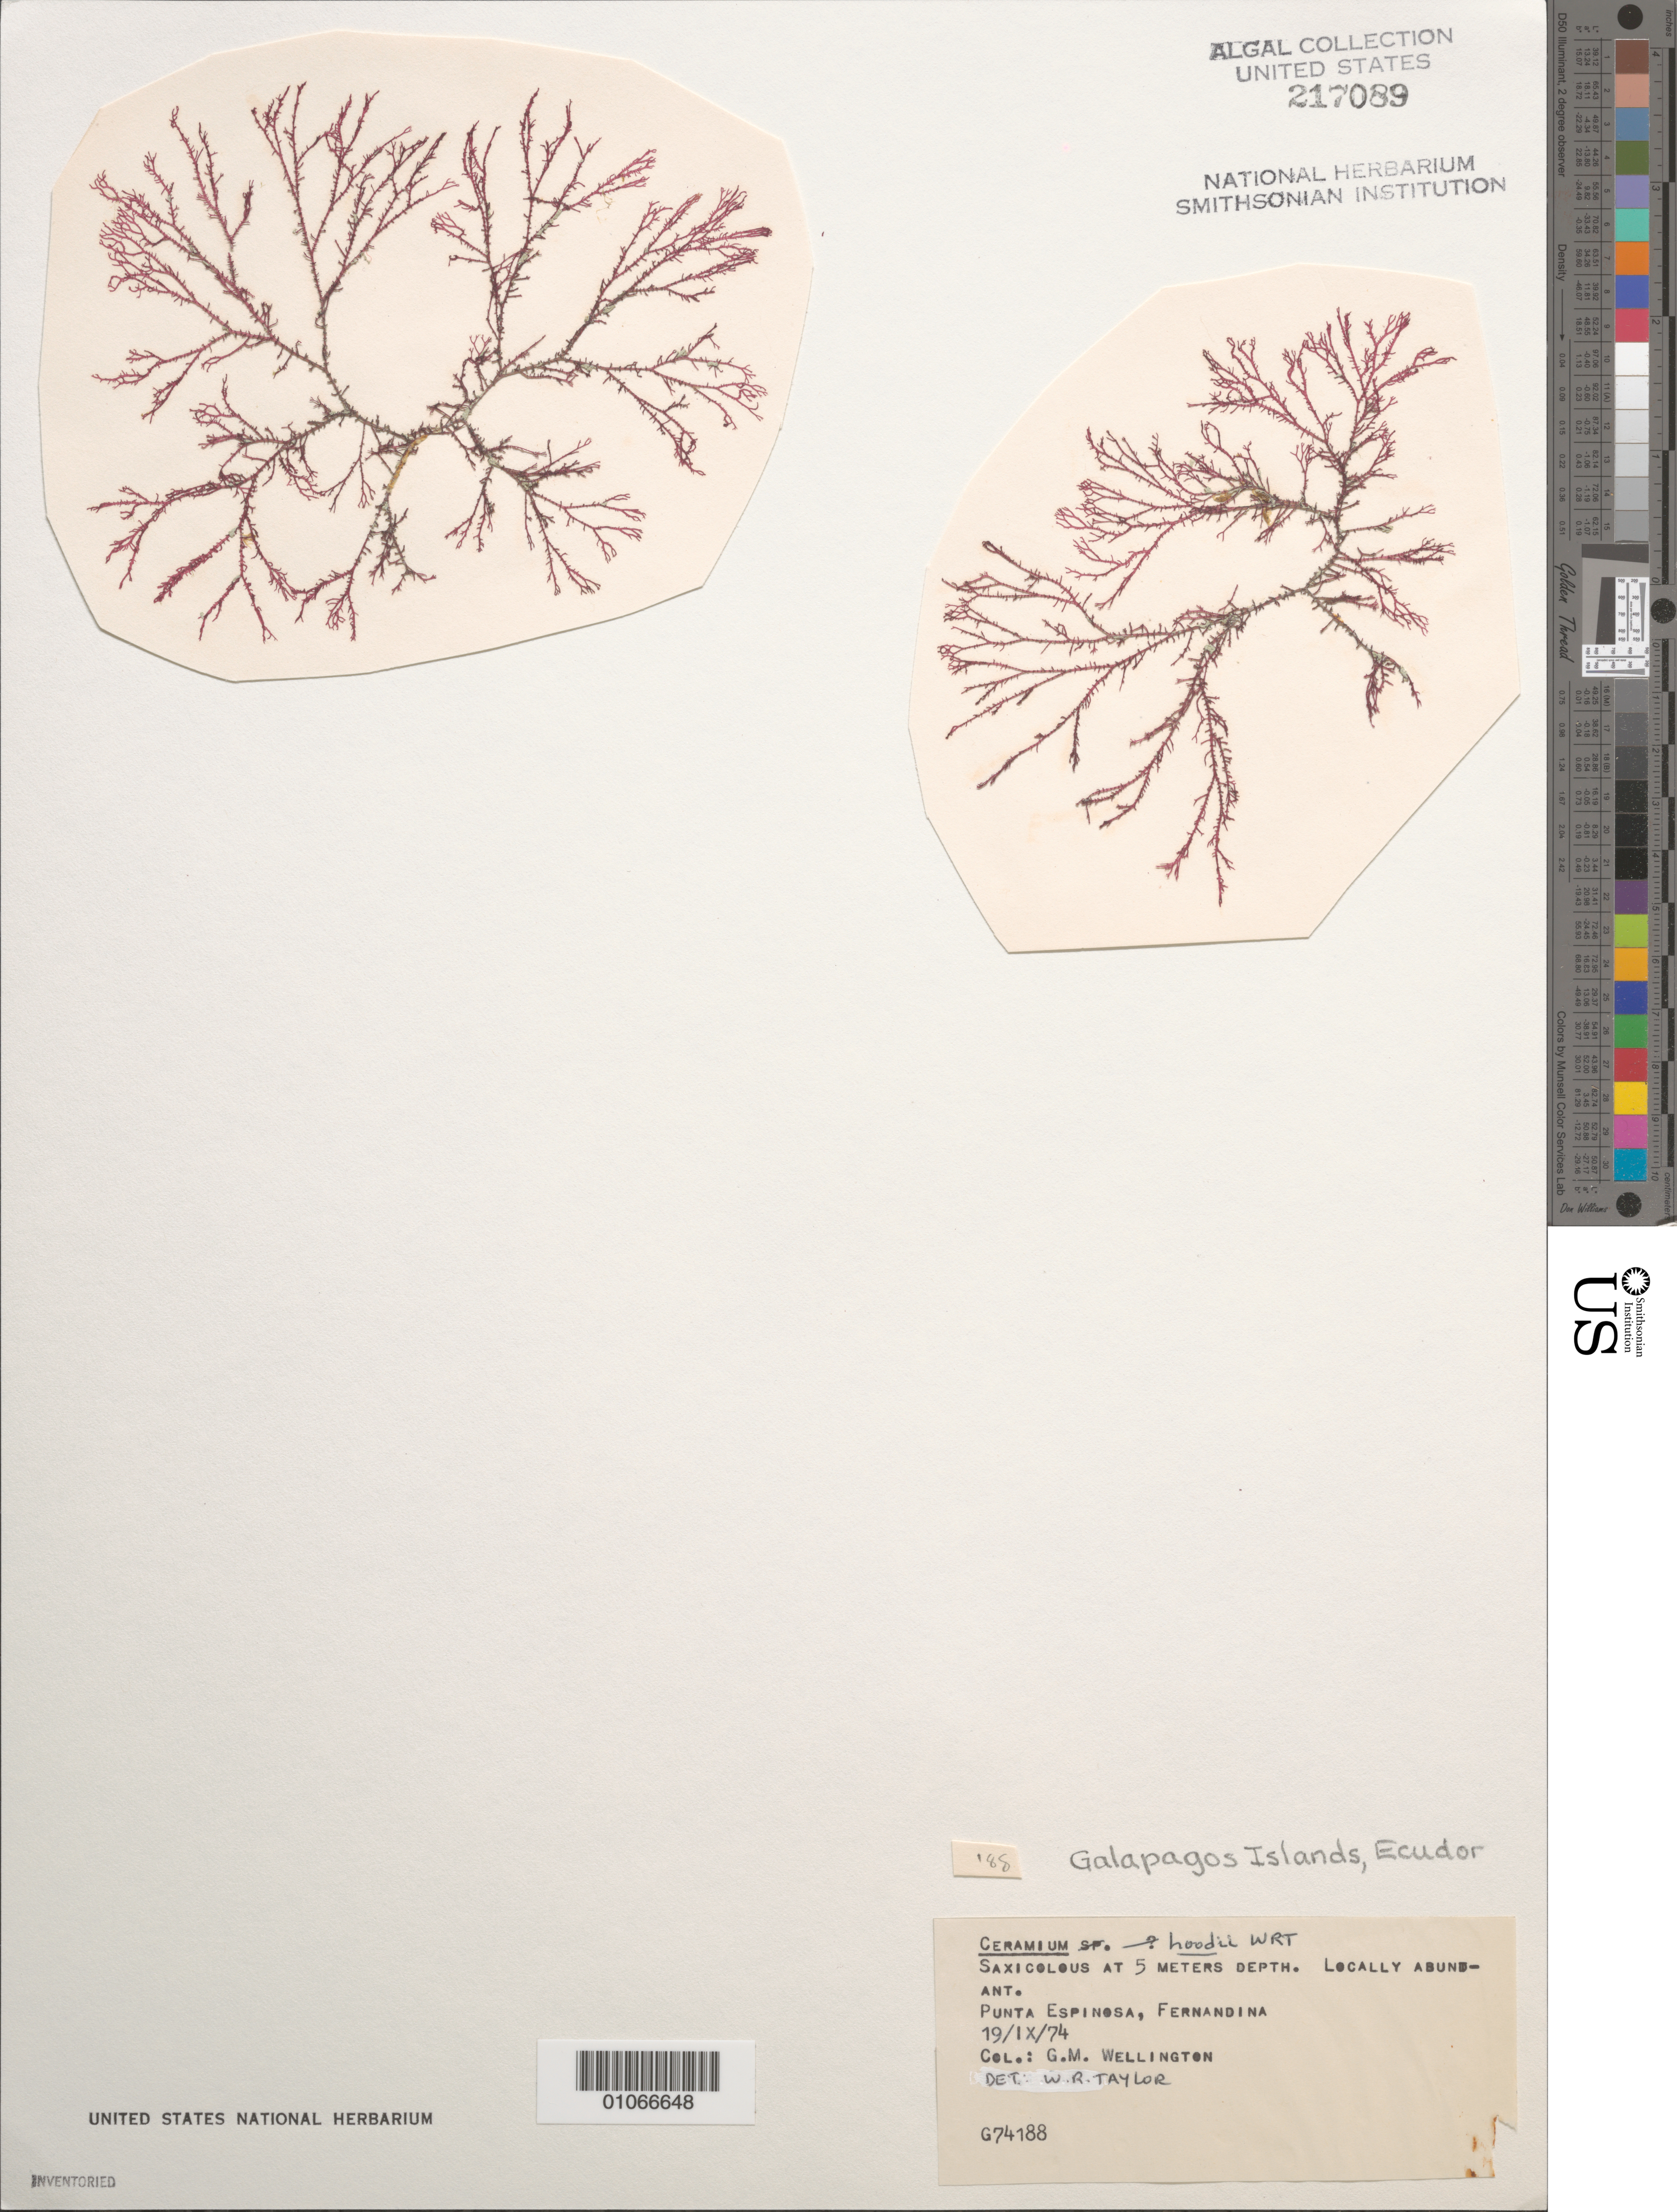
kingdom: Plantae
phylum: Rhodophyta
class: Florideophyceae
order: Ceramiales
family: Ceramiaceae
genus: Ceramium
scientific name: Ceramium hoodii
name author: W.R. Taylor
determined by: Taylor, William R.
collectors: G. Wellington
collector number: G74188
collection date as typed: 19 Sep 1974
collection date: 1974-09-19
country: Ecuador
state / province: Colón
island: Fernandina [Narborough]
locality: Punta Espinosa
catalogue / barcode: US 217089